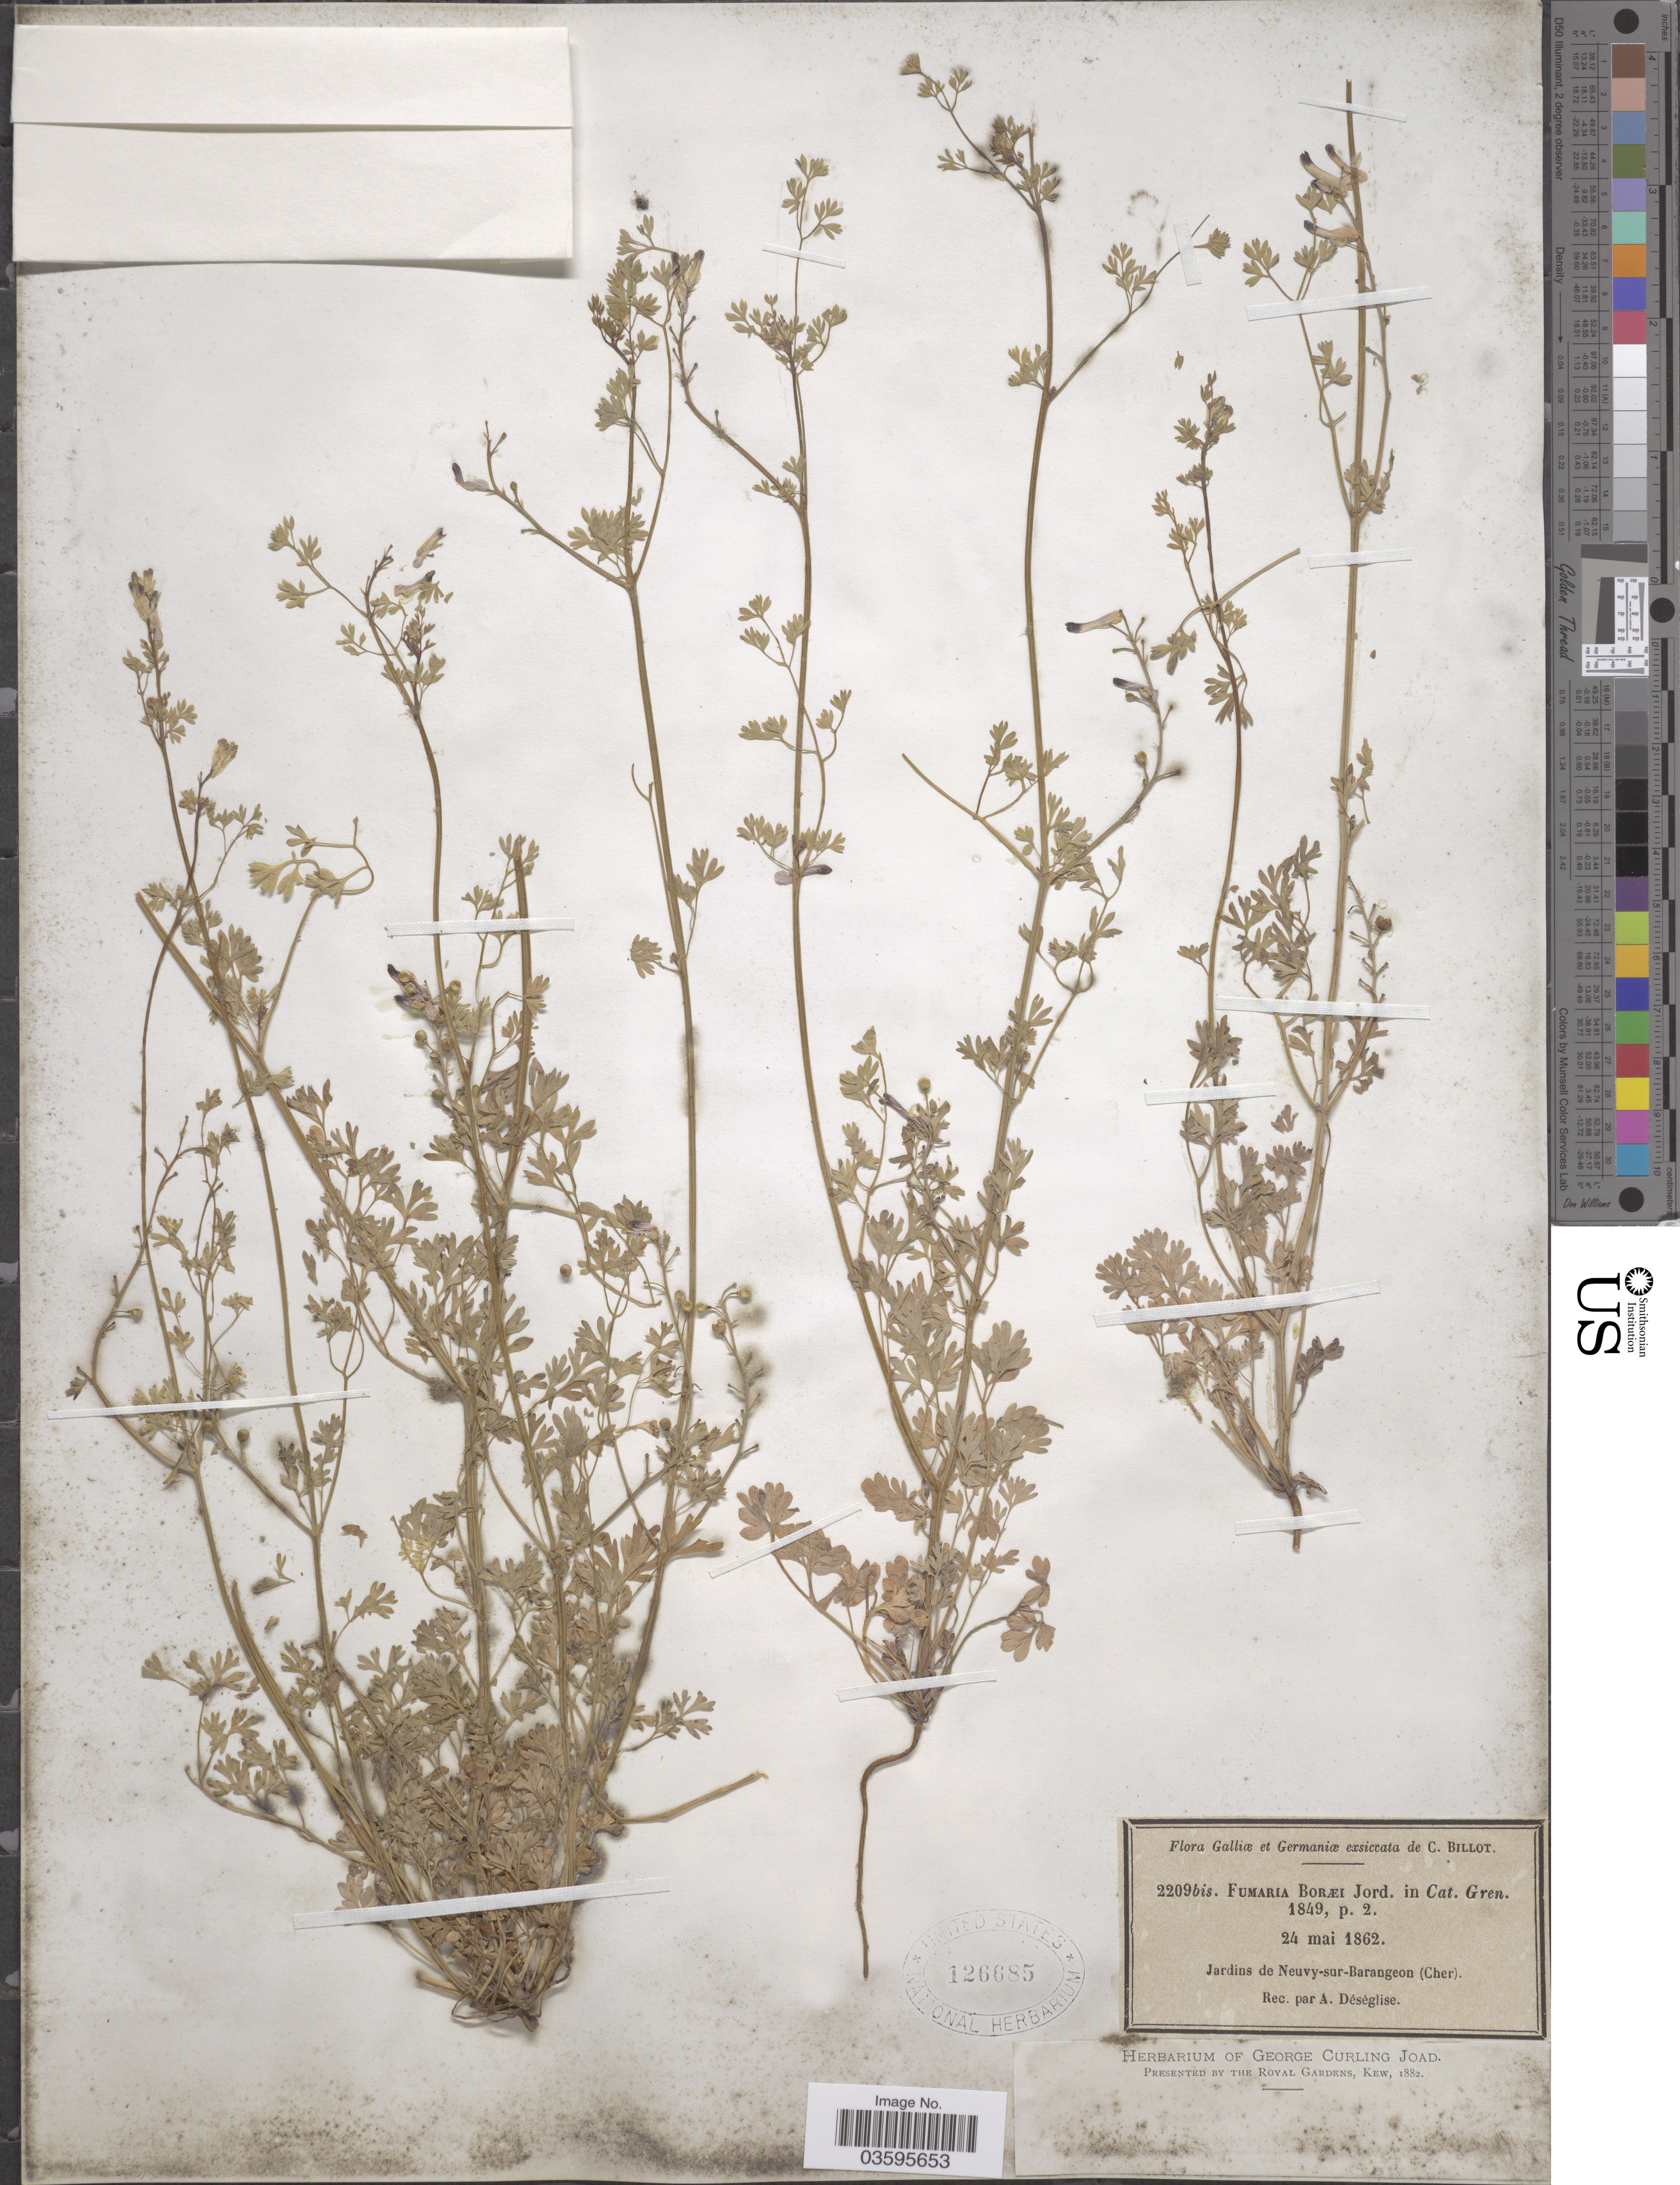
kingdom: Plantae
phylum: Tracheophyta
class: Magnoliopsida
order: Ranunculales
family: Papaveraceae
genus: Fumaria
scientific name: Fumaria boraei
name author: Jord.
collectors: A. Deseglise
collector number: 2209bis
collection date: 1862-05-24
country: France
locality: Galliæ et Germaniæ. Jardins de Neuvy-sur-Barangeon (Cher).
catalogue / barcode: US 126685